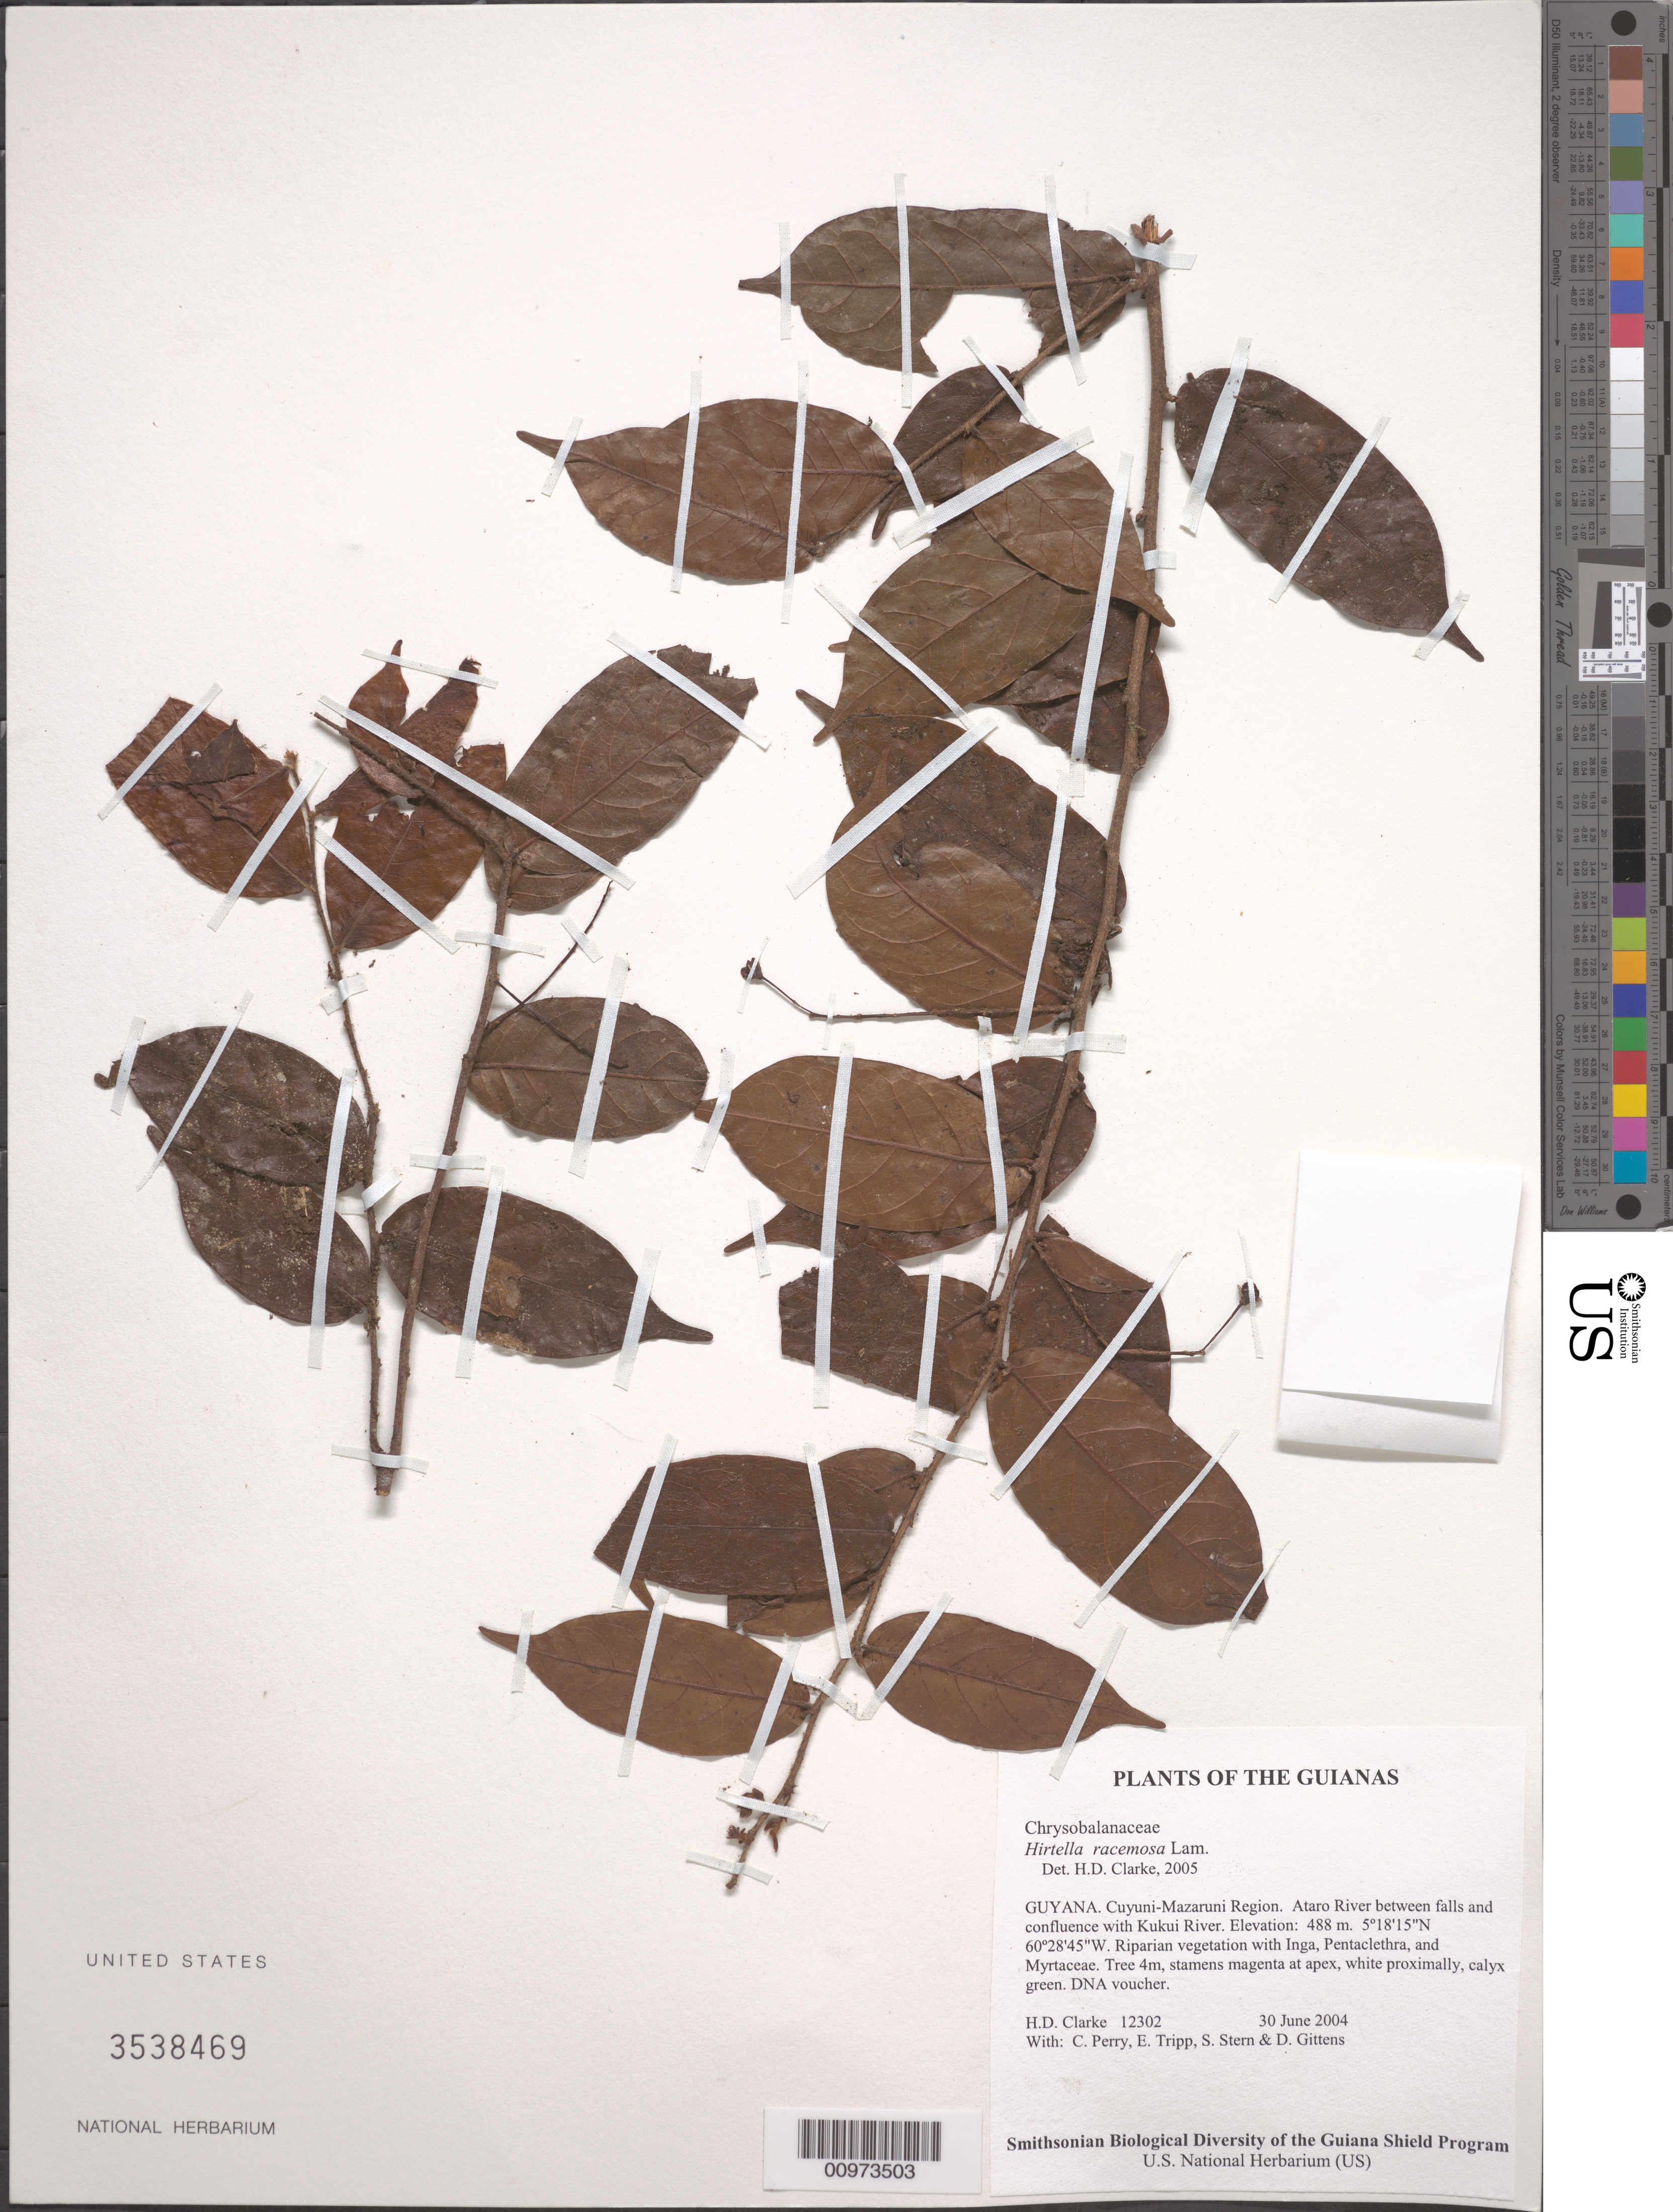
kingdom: Plantae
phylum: Tracheophyta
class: Magnoliopsida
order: Malpighiales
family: Chrysobalanaceae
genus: Hirtella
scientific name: Hirtella racemosa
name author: Lam.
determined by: Clarke, H. D., University of North Carolina (Asheville)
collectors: H. D. Clarke, C. Perry, E. Tripp, S. R. Stern & D. Gittens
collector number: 12302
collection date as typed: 30 June 2004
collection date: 2004-06-30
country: Guyana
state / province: Cuyuni-Mazaruni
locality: Ataro River between falls and confluence with Kukui River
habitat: Riparian vegetation with Inga, Pentaclethra, and Myrtaceae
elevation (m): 488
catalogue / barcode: US 3538469